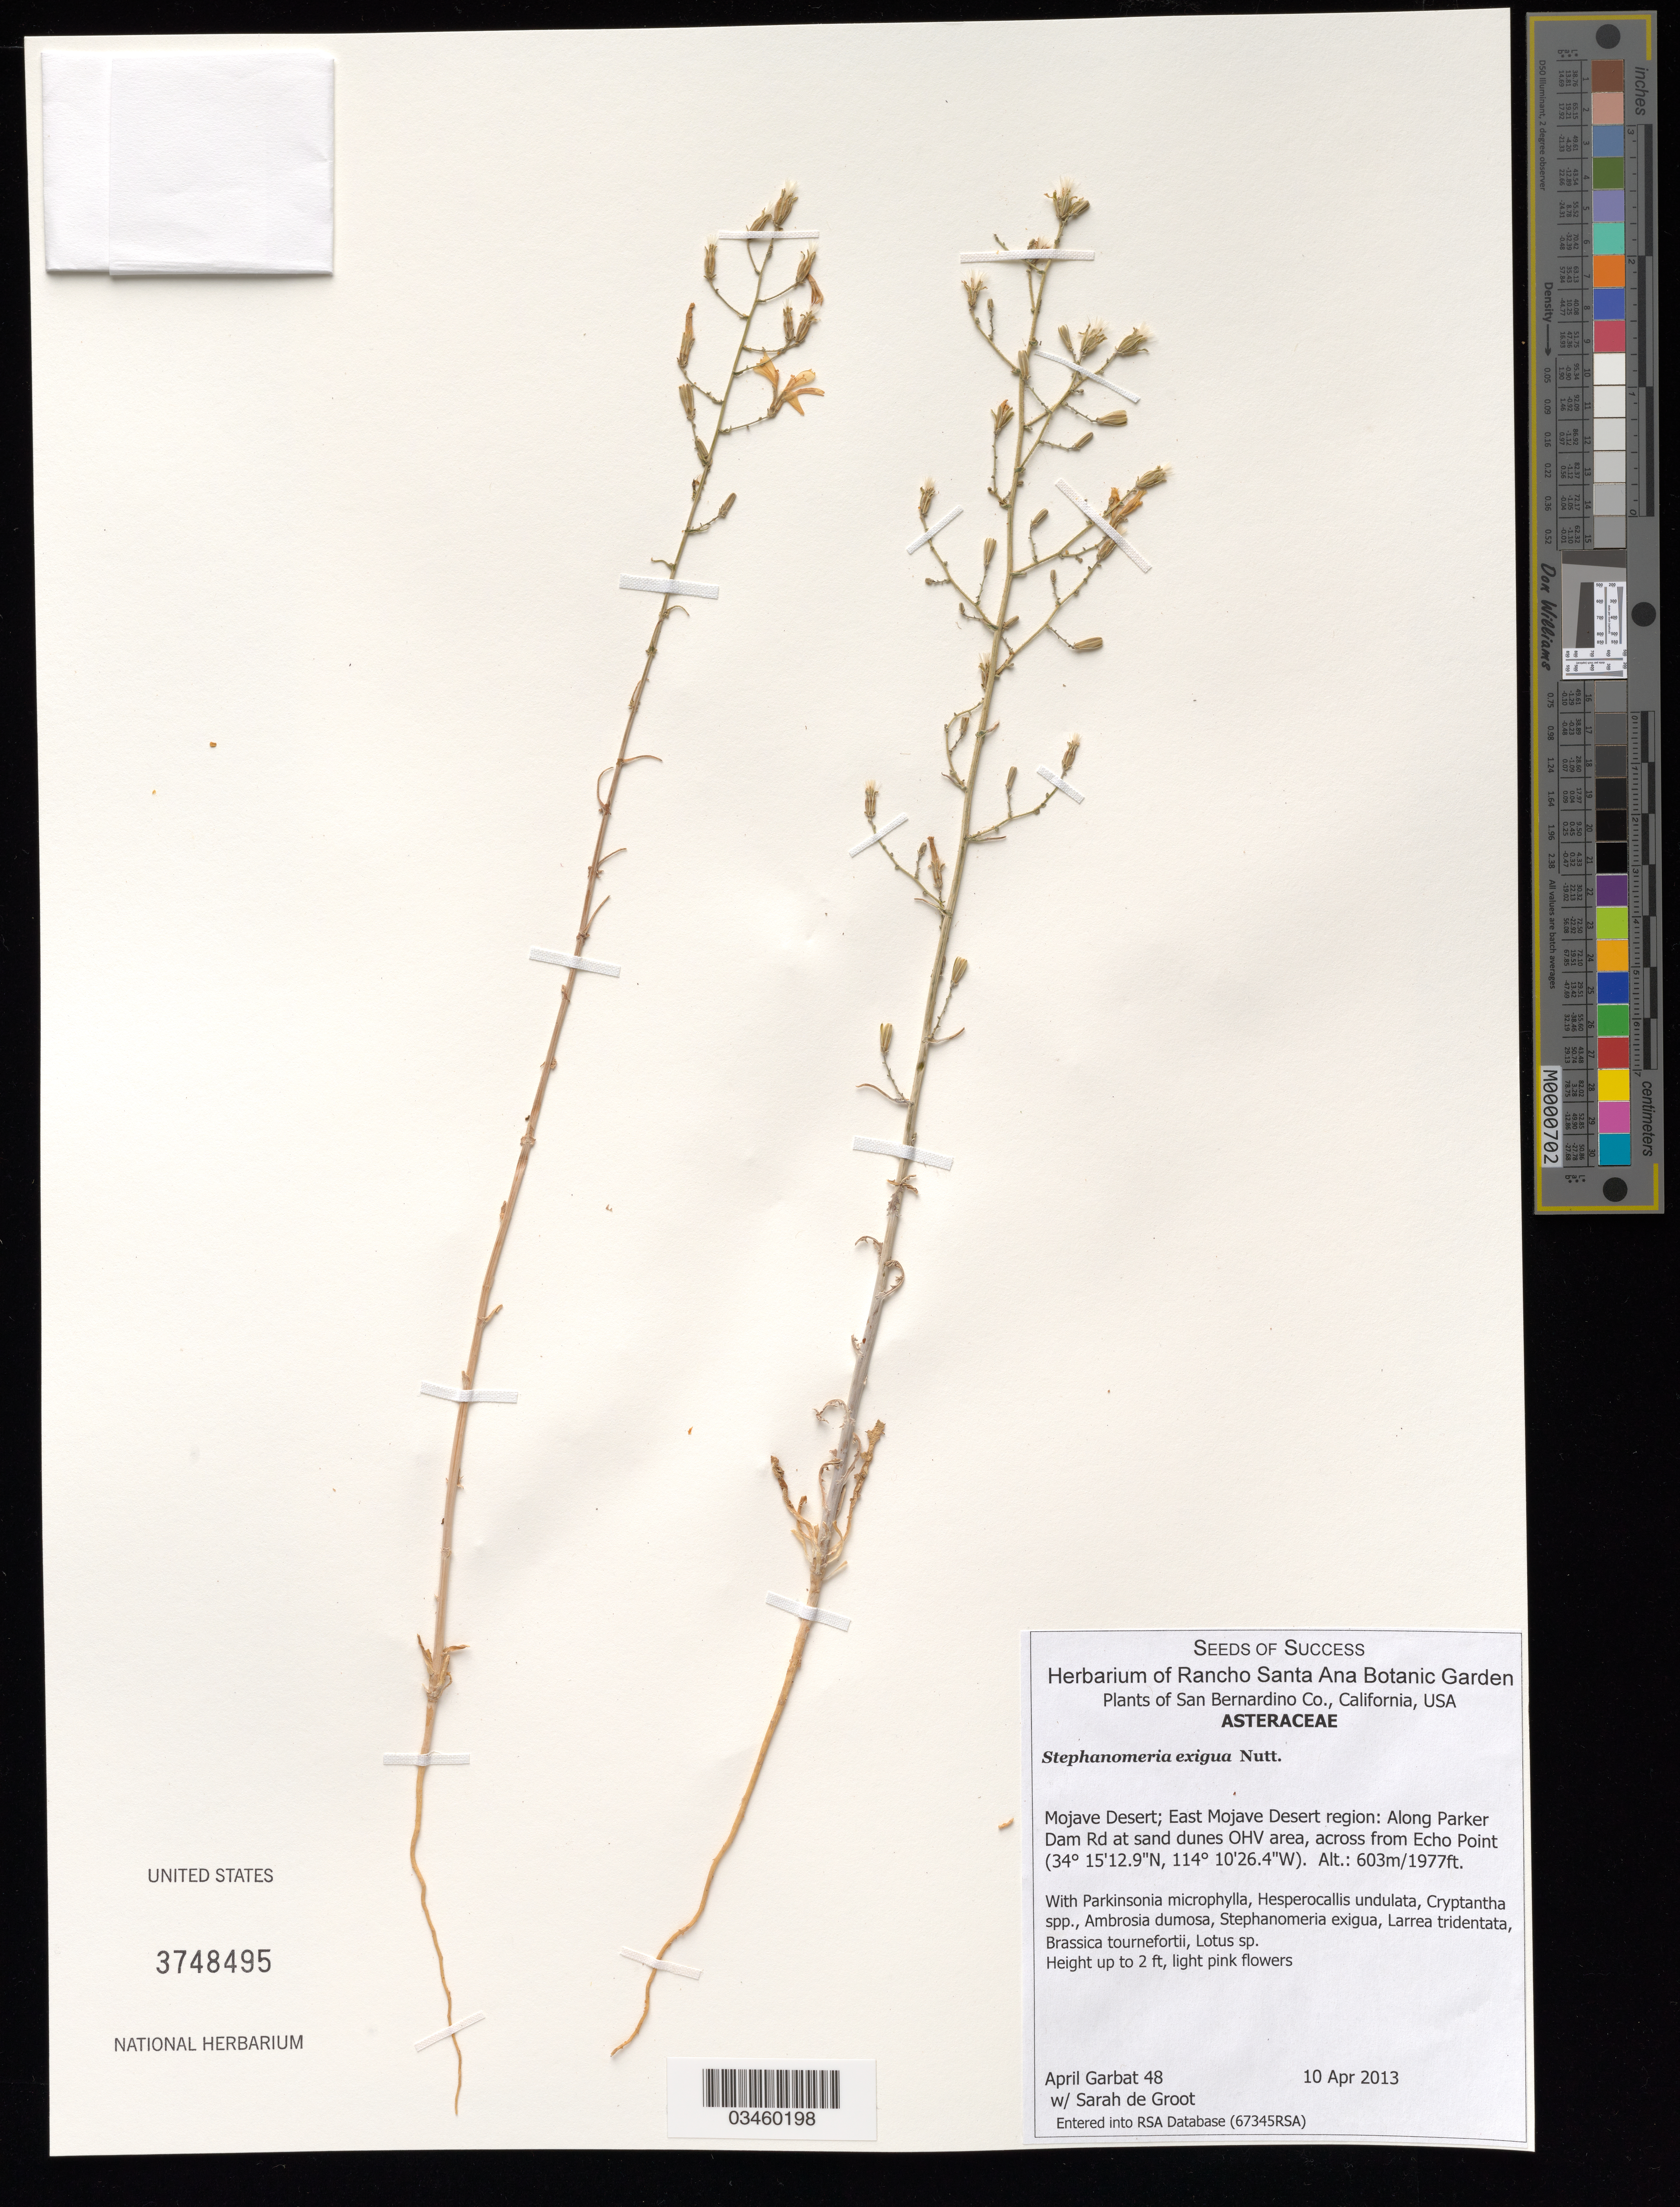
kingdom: Plantae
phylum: Tracheophyta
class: Magnoliopsida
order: Asterales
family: Asteraceae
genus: Stephanomeria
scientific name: Stephanomeria exigua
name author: Nutt.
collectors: A. Garbat & S. De Groot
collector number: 48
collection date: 2013-04-10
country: United States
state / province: California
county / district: San Bernardino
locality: Mojave Desert, East Mojave Desert region: Along Parker Dam Rd at sand dunes OHV area, across from Echo Point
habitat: With Parkinsonia microphylla, Larrea tridentata, Lotus sp., ect.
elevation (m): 603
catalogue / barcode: US 3748495